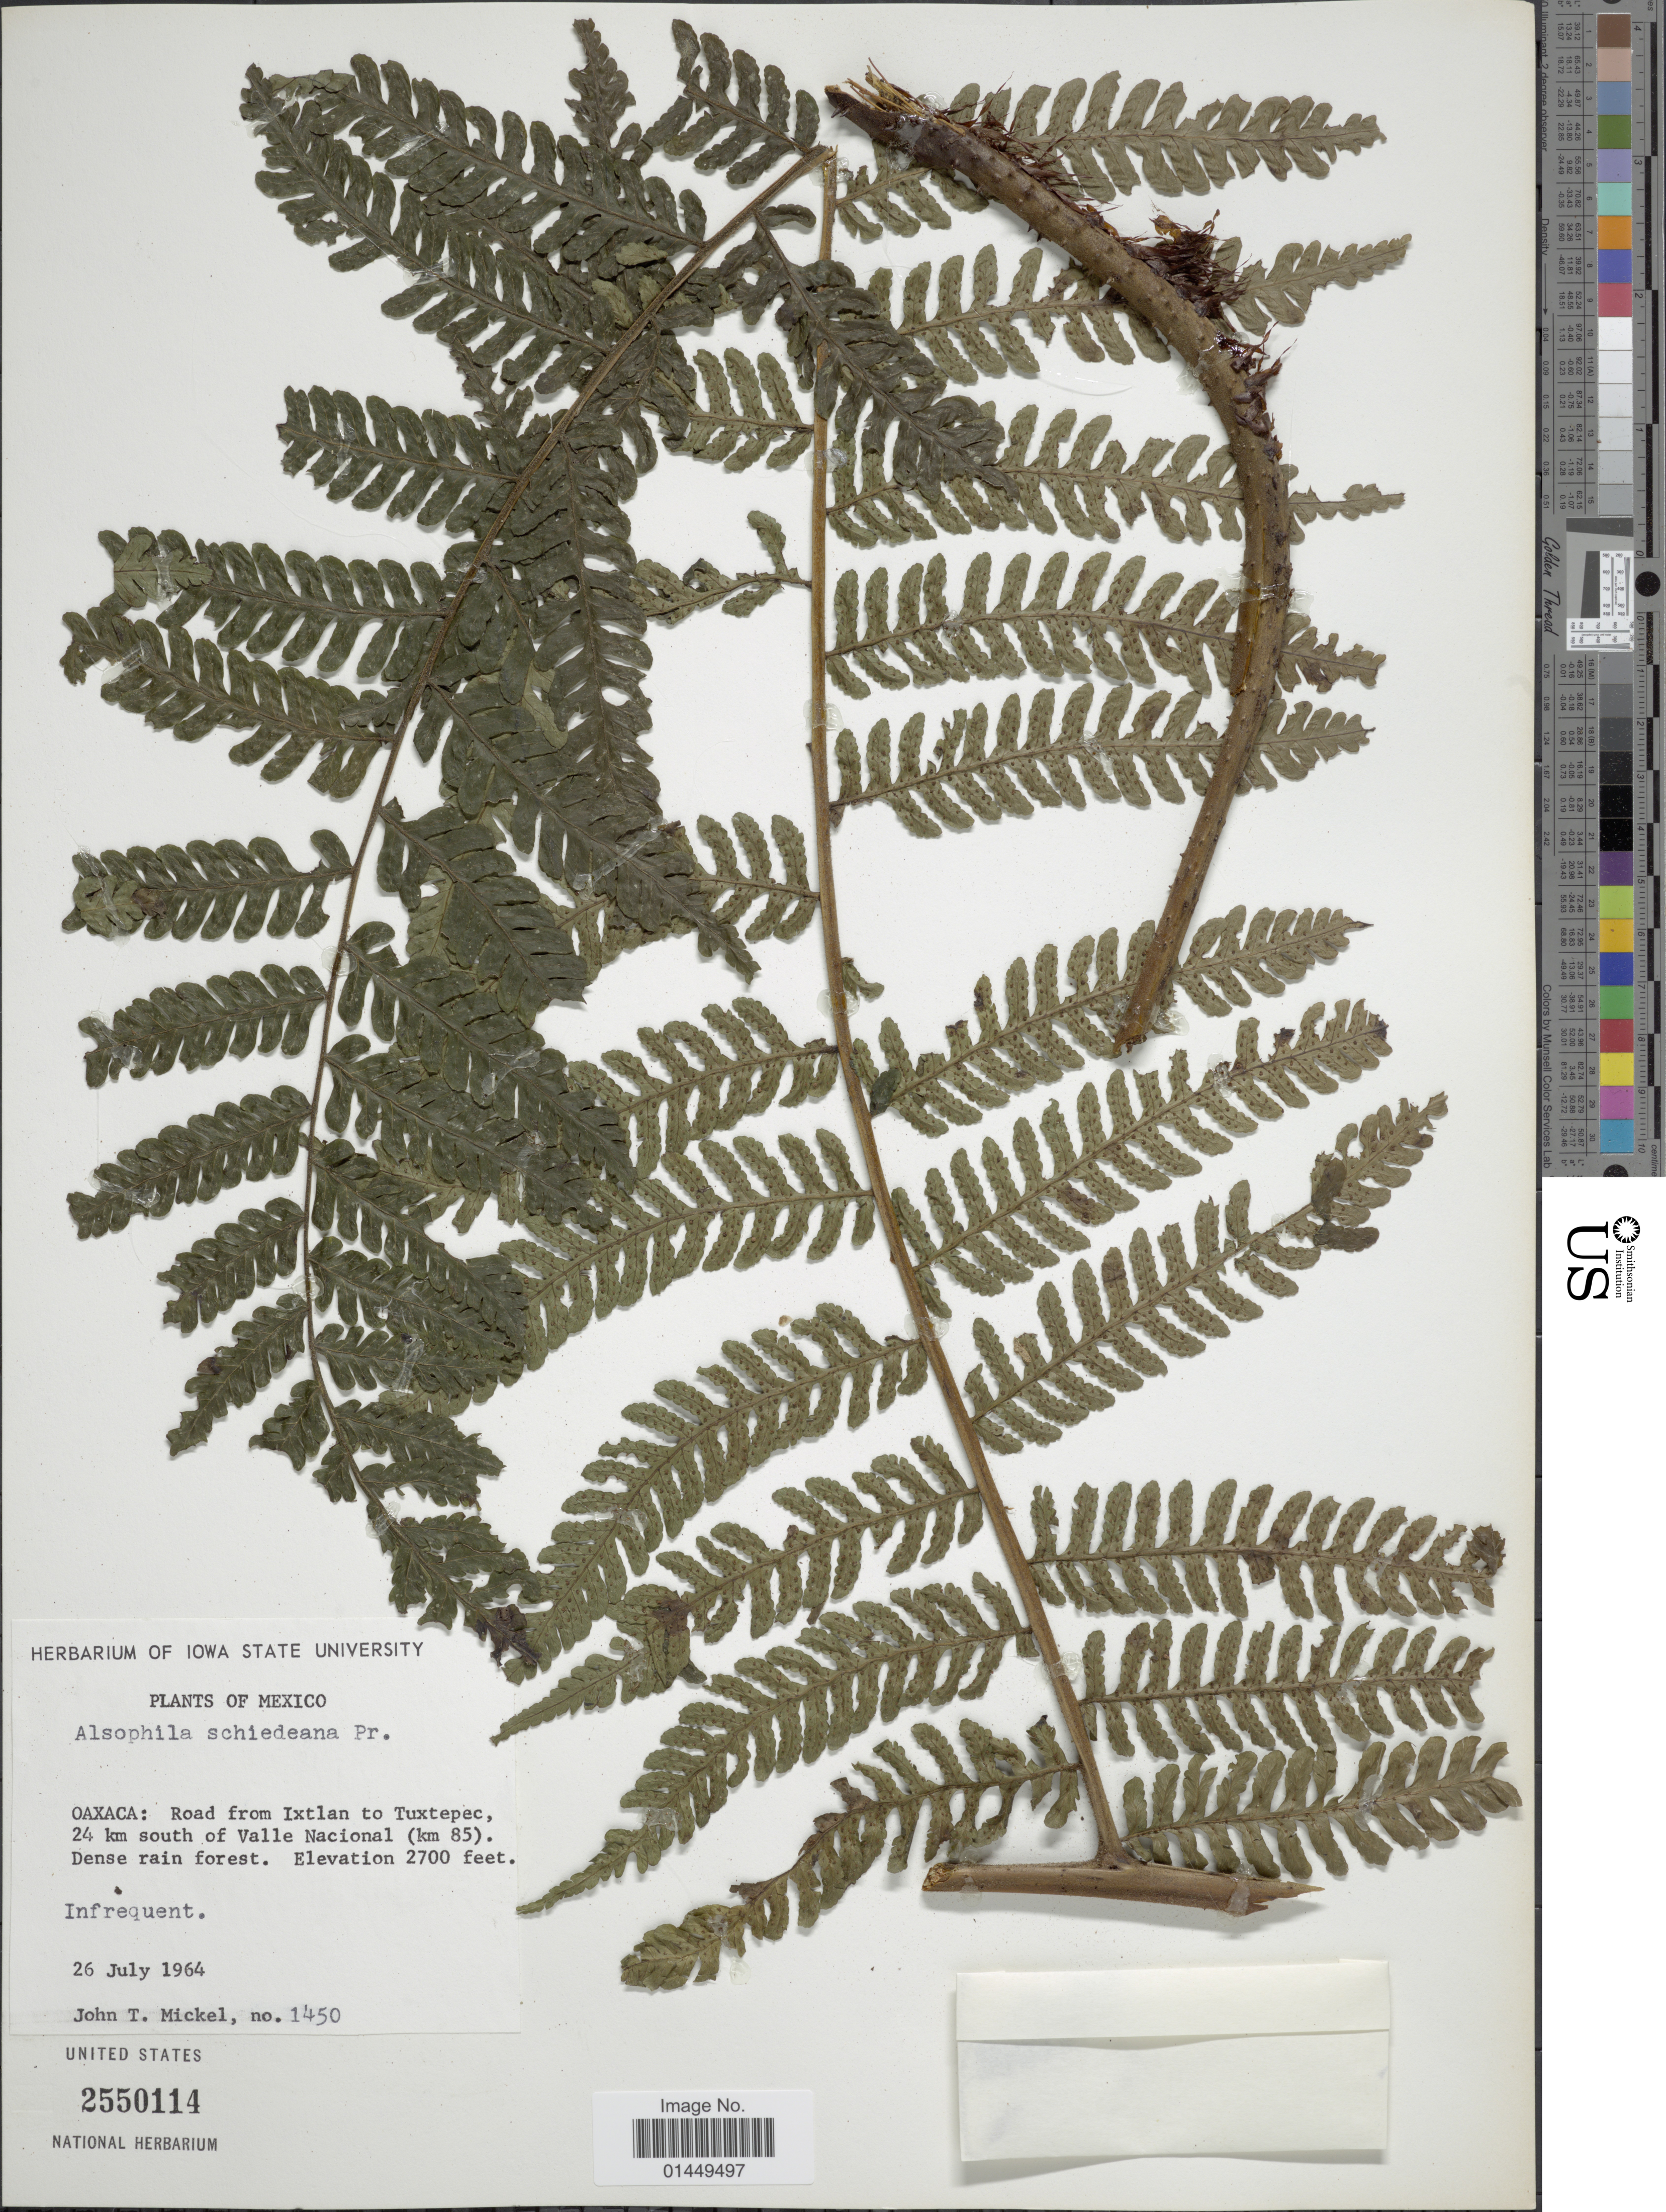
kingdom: Plantae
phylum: Tracheophyta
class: Polypodiopsida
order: Cyatheales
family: Cyatheaceae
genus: Cyathea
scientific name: Cyathea schiedeana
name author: (C. Presl) Domin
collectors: J. T. Mickel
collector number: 1450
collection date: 1964-07-26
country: Mexico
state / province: Oaxaca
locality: Oaxaca: Road from Ixtlan to Tuxtepec, 24 km south of Valle Nacional (Km 85), Dense rain forest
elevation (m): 823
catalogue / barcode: US 2550114